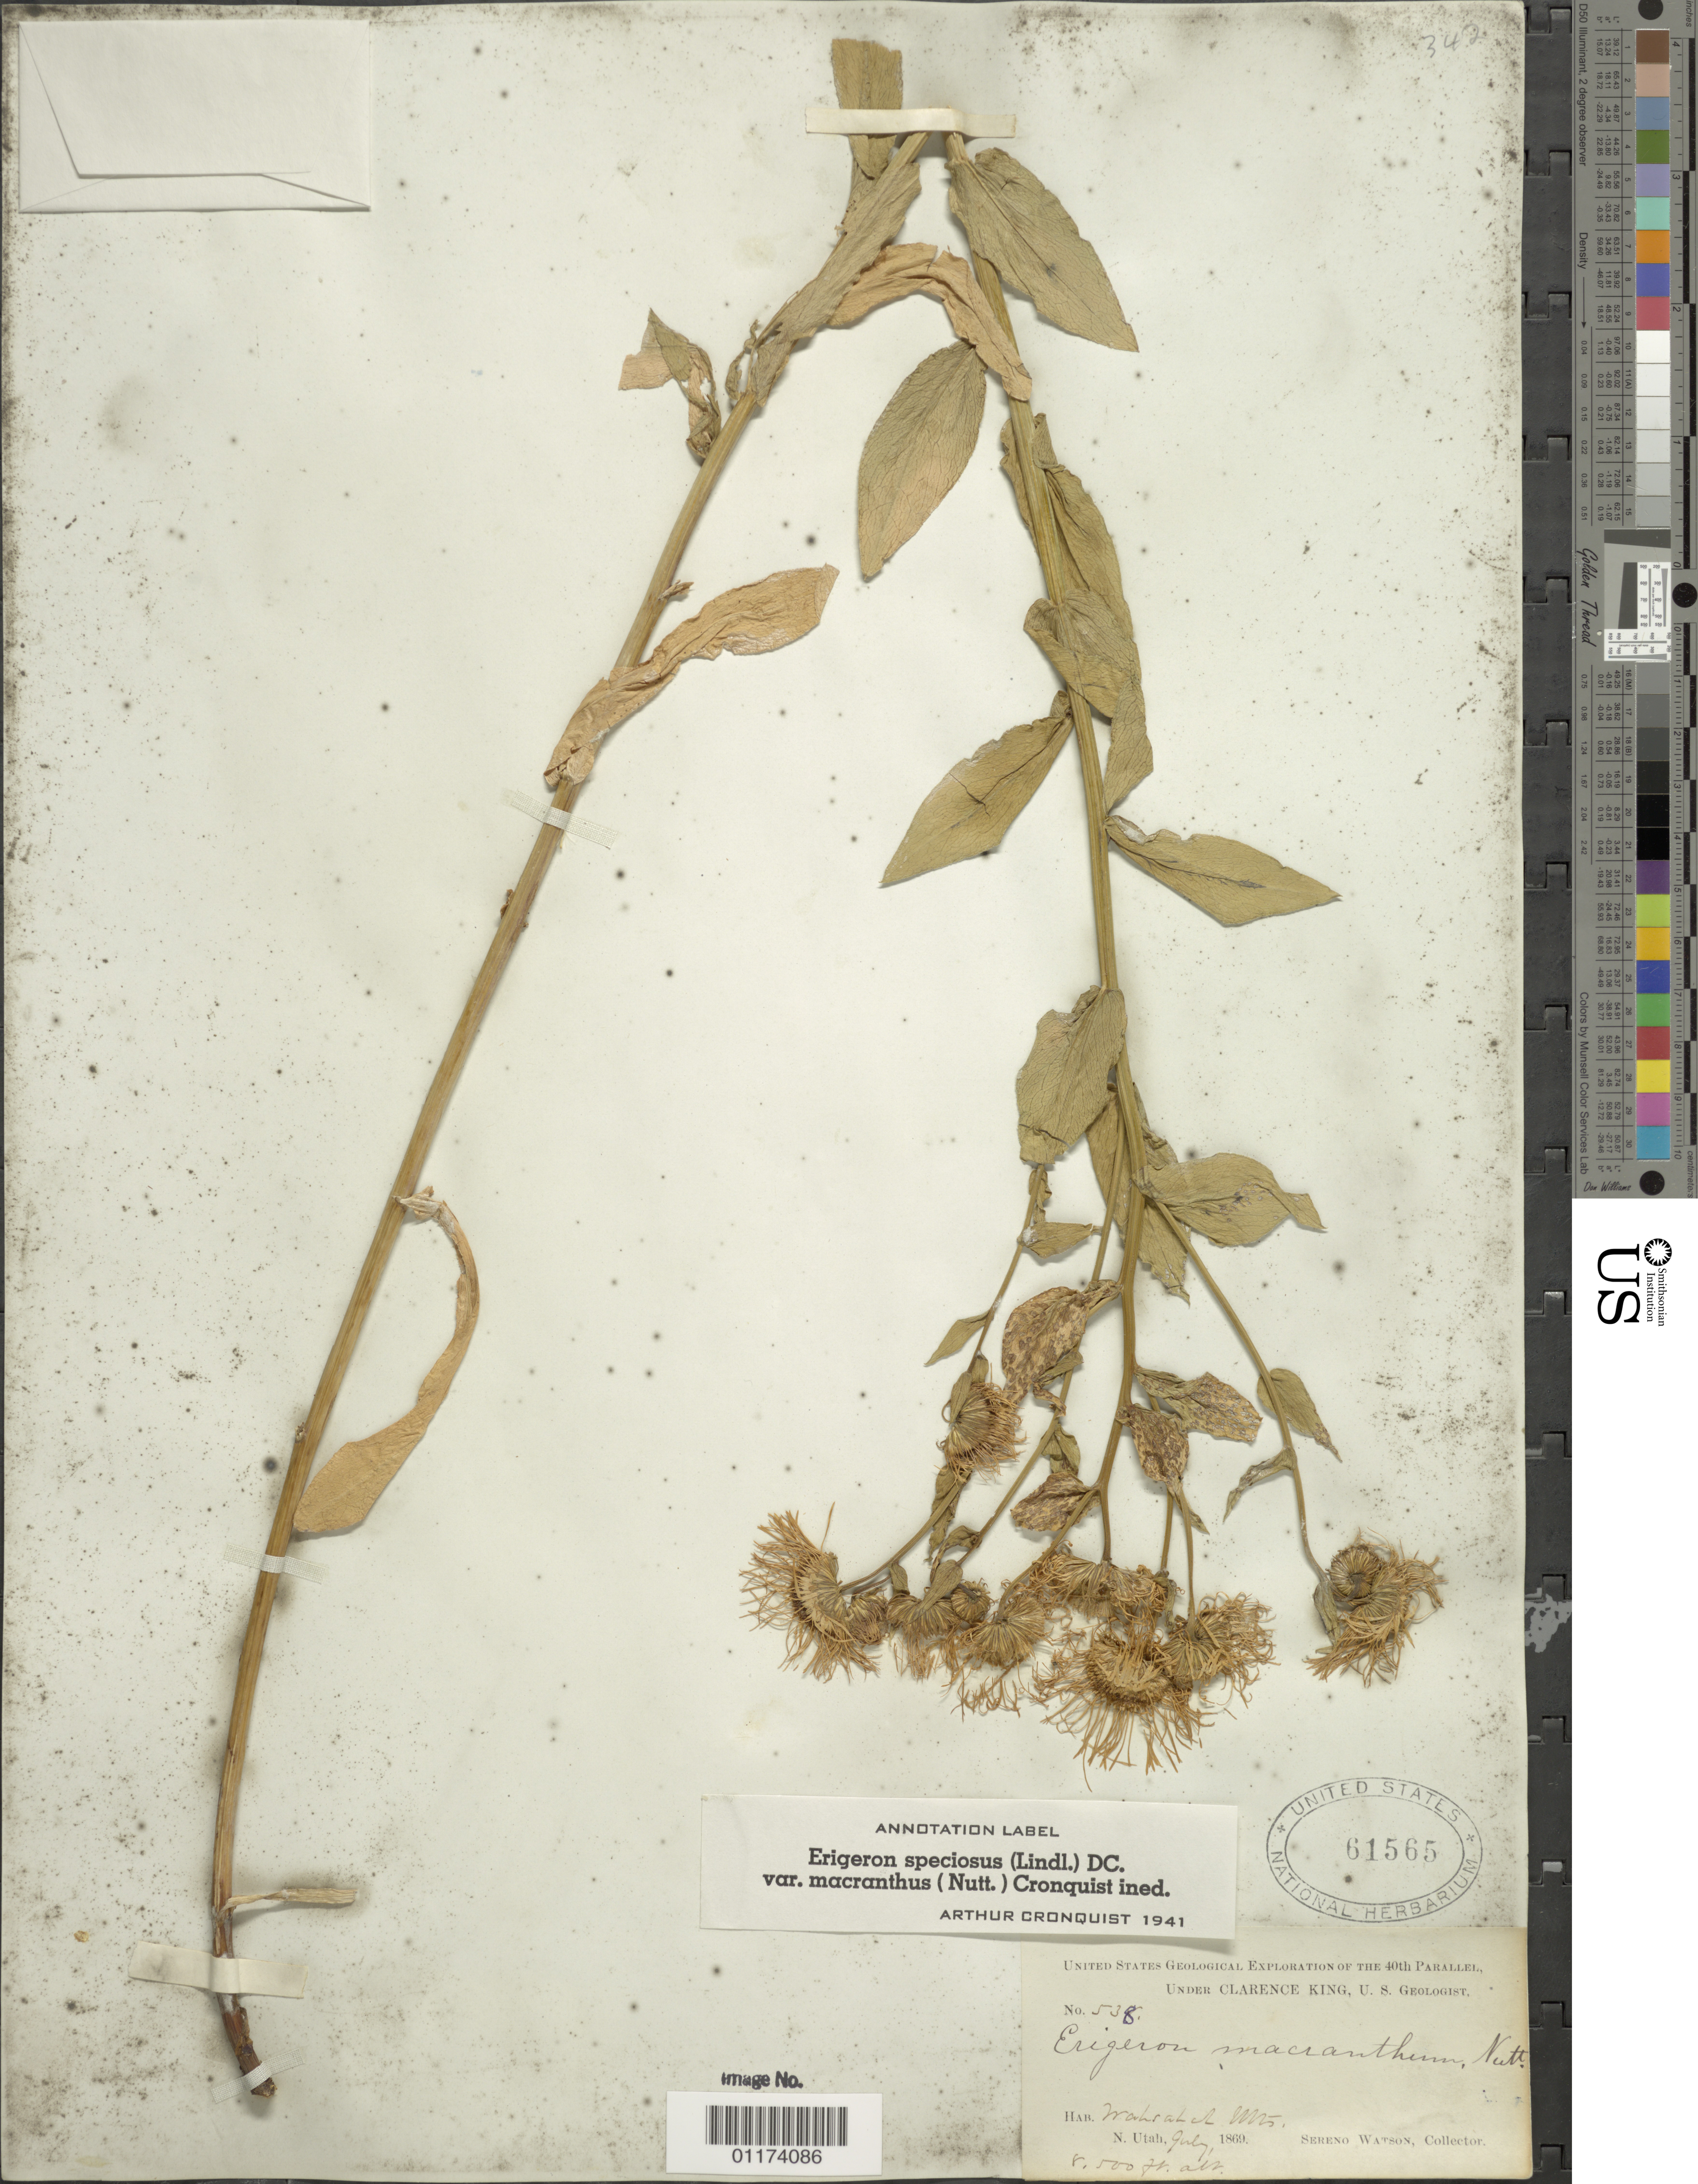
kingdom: Plantae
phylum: Tracheophyta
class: Magnoliopsida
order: Asterales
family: Asteraceae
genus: Erigeron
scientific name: Erigeron speciosus var. macranthus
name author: (Nutt.) Cronq.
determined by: Cronquist, A. J.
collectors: S. Watson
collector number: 538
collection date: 1869-07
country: United States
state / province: Utah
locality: Wahsatch Mts.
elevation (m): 2591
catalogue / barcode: US 61565